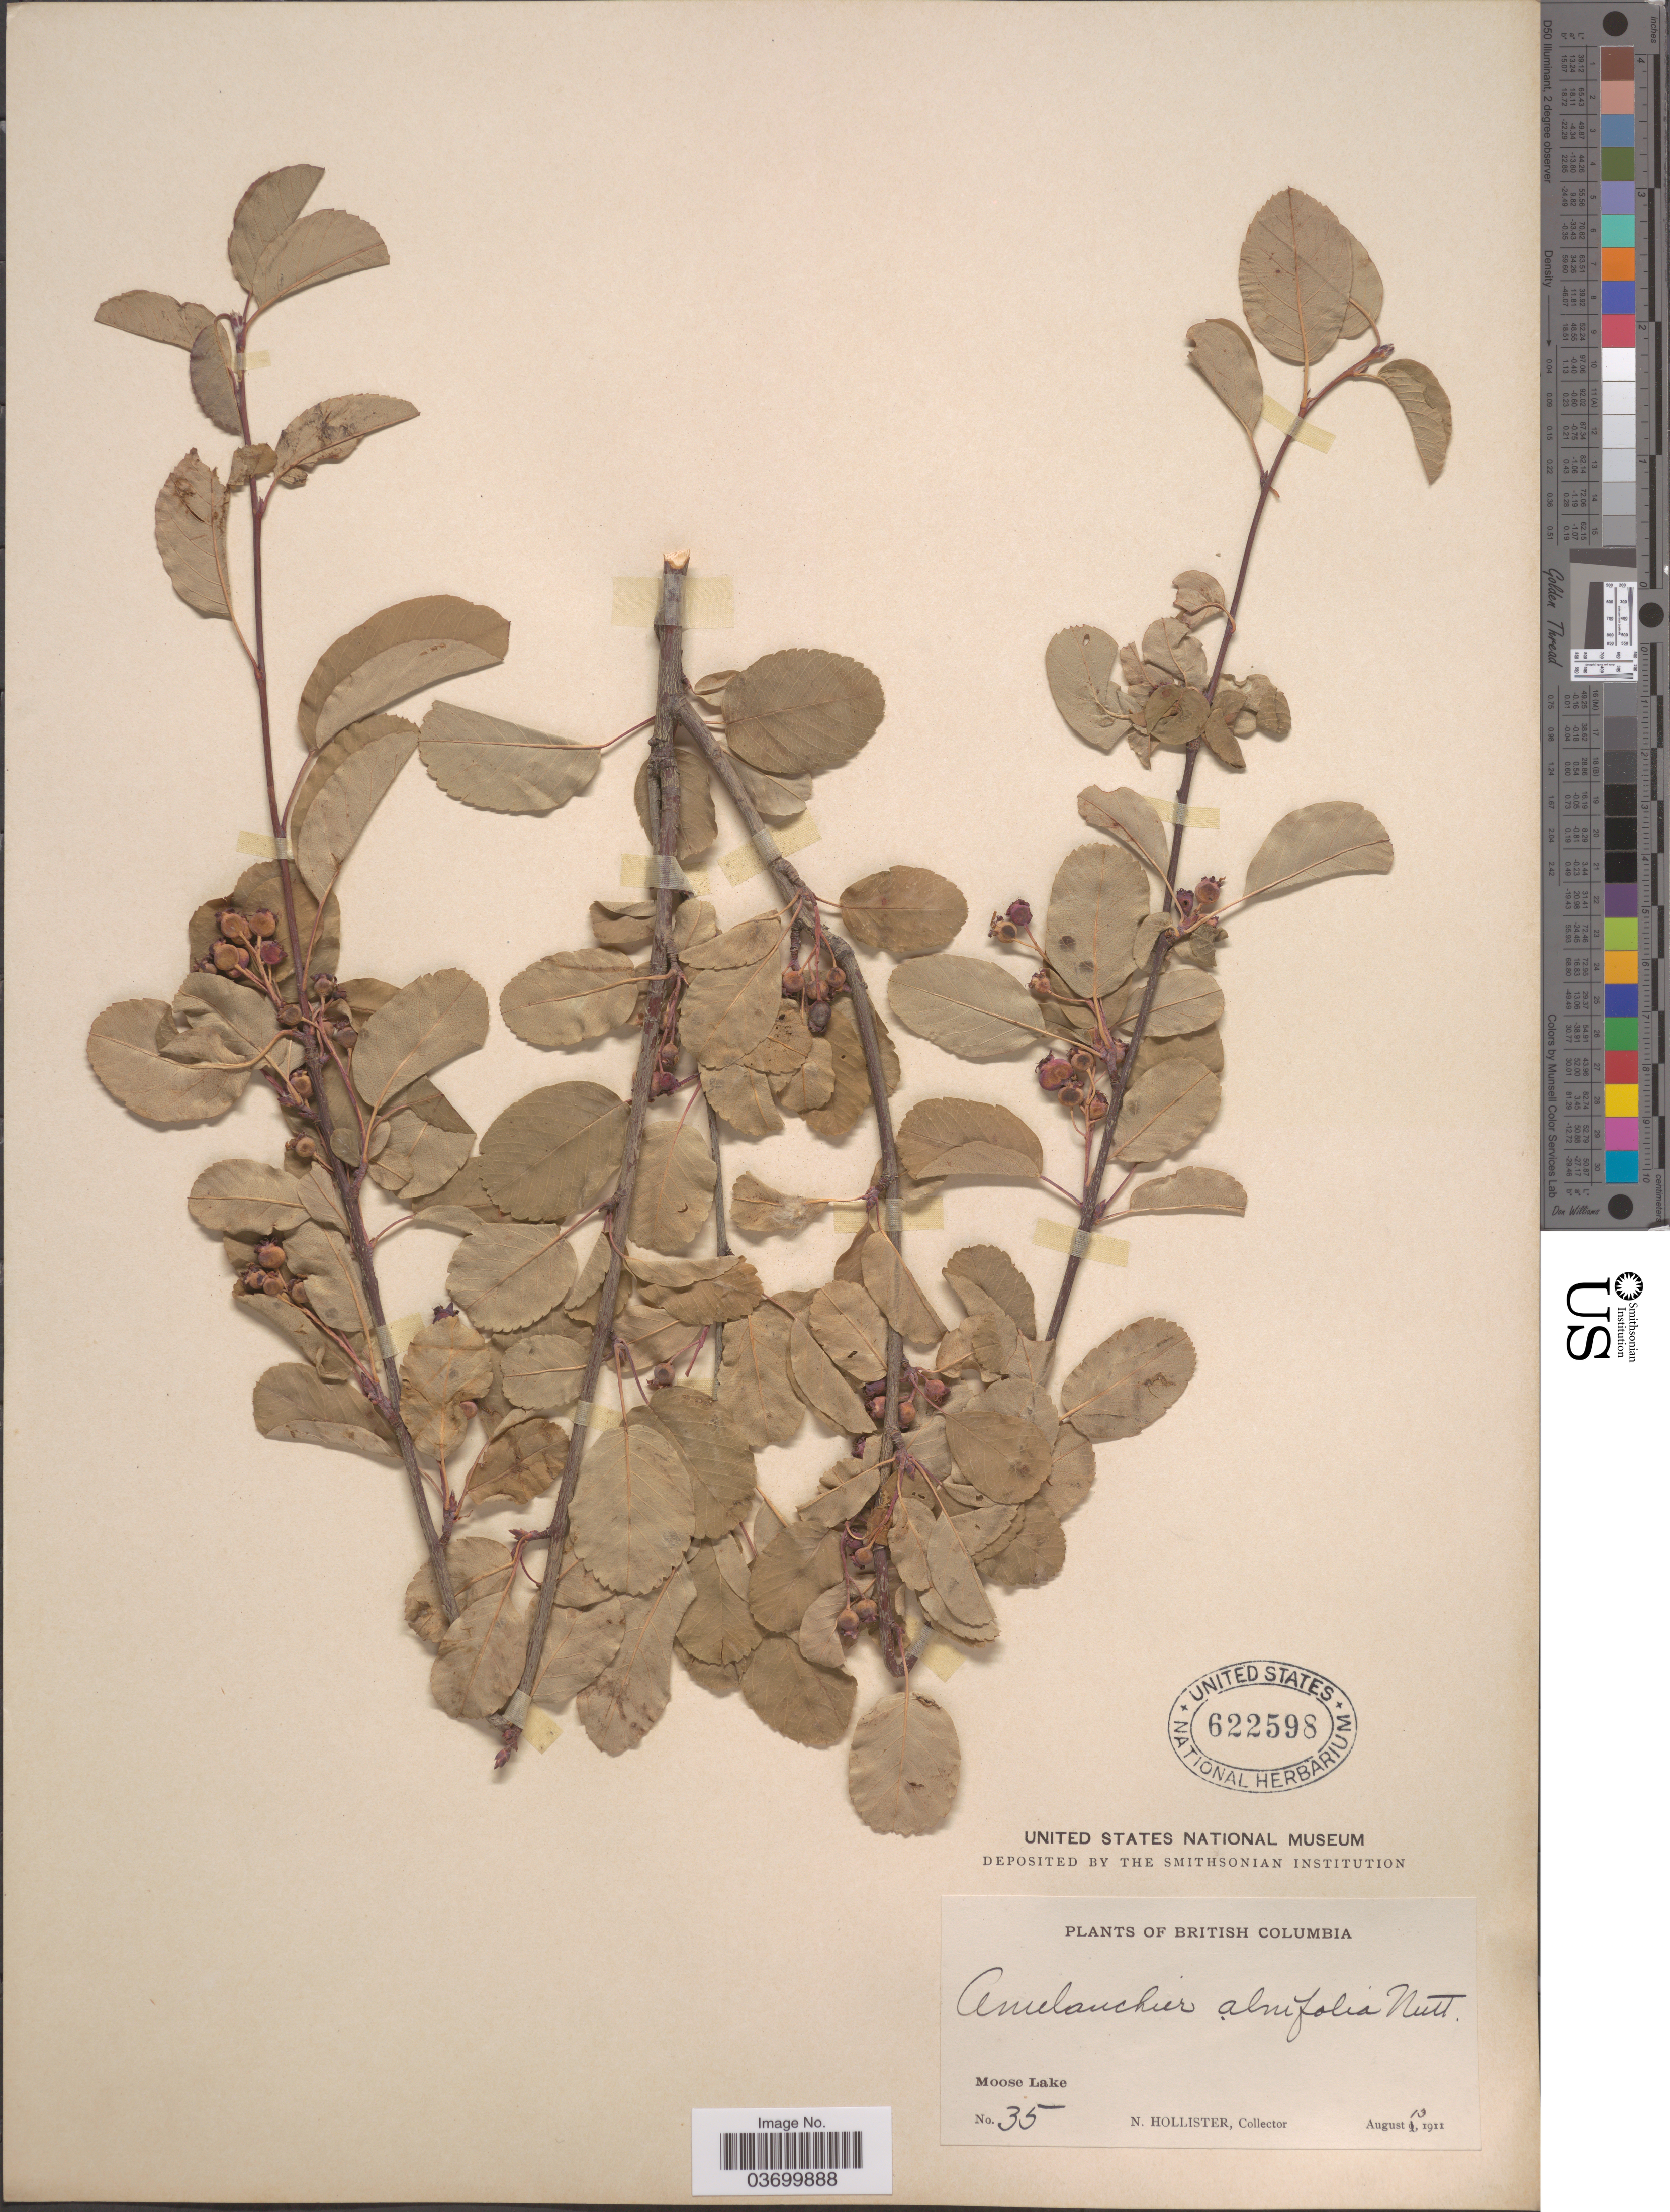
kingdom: Plantae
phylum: Tracheophyta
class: Magnoliopsida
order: Rosales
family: Rosaceae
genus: Amelanchier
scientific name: Amelanchier alnifolia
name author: (Nutt.) Nutt. ex M. Roem.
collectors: N. Hollister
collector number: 35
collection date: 1911-08-13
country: Canada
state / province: British Columbia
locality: Moose Lake.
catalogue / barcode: US 622598